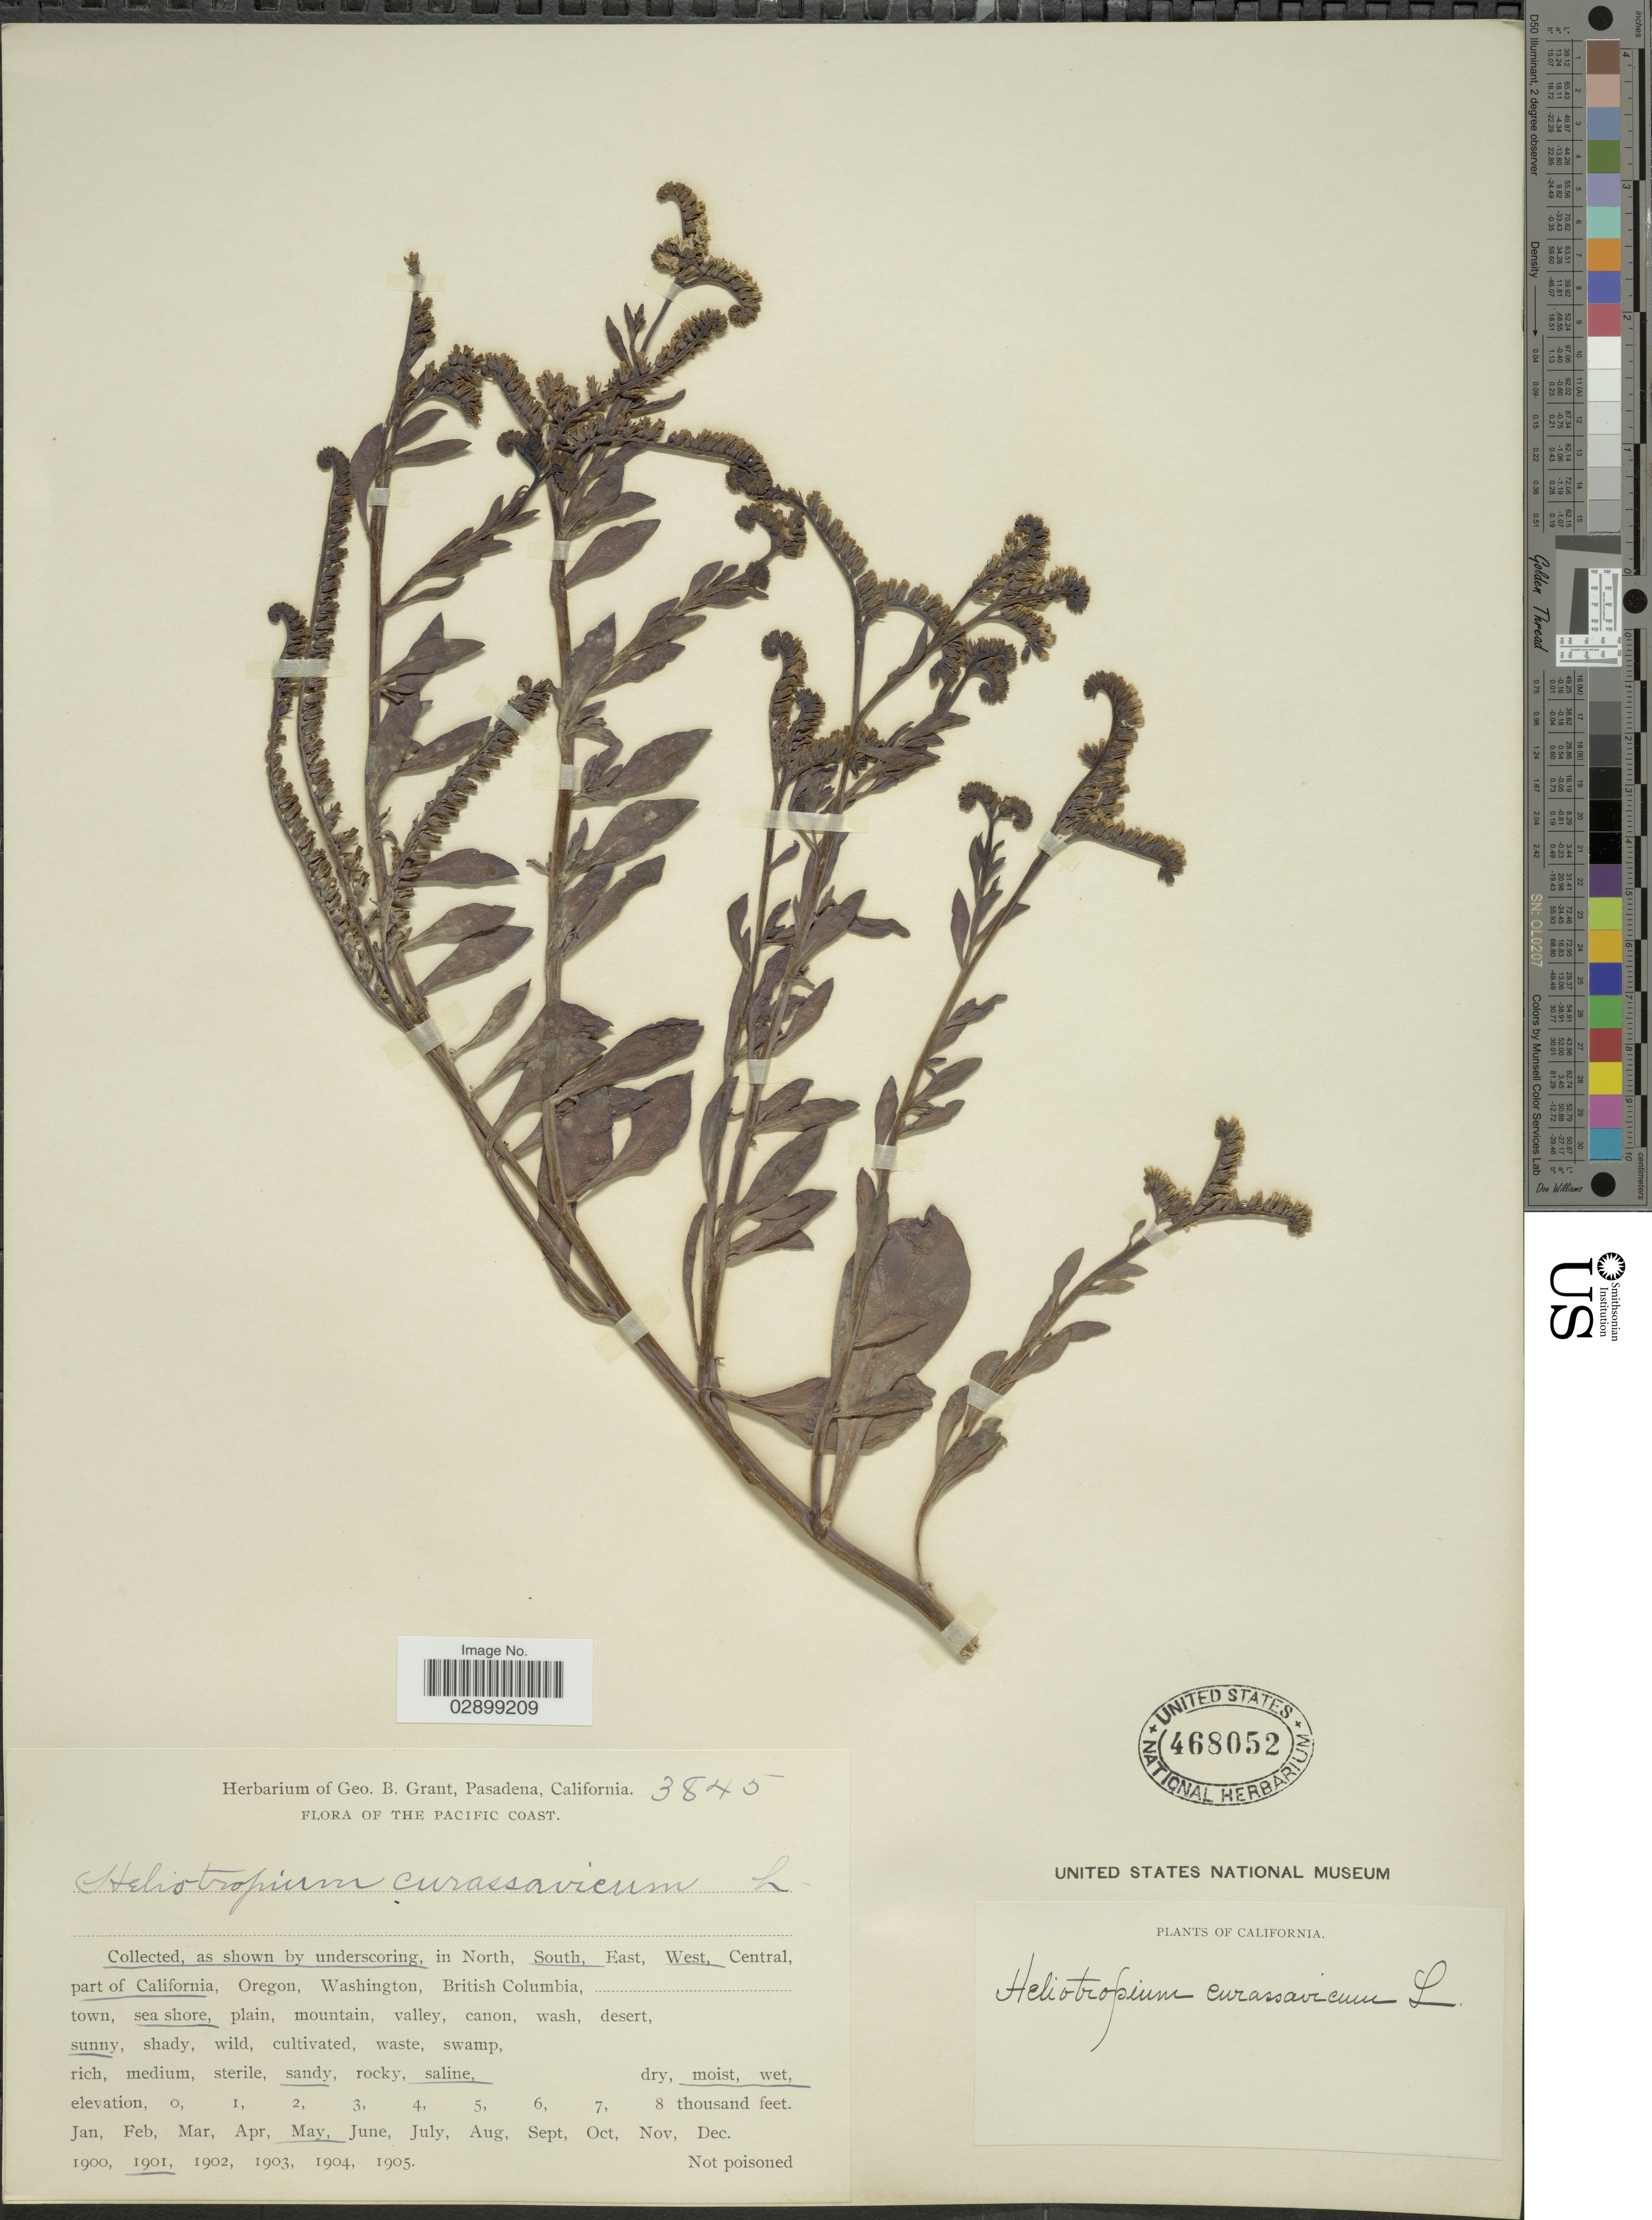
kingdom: Plantae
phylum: Tracheophyta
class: Magnoliopsida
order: Boraginales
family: Heliotropiaceae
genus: Heliotropium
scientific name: Heliotropium sp.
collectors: ex herb. Geo. B. Grant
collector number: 3845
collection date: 1901-05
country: United States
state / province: California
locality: South West part of California. Sea shore.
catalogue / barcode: US 468052